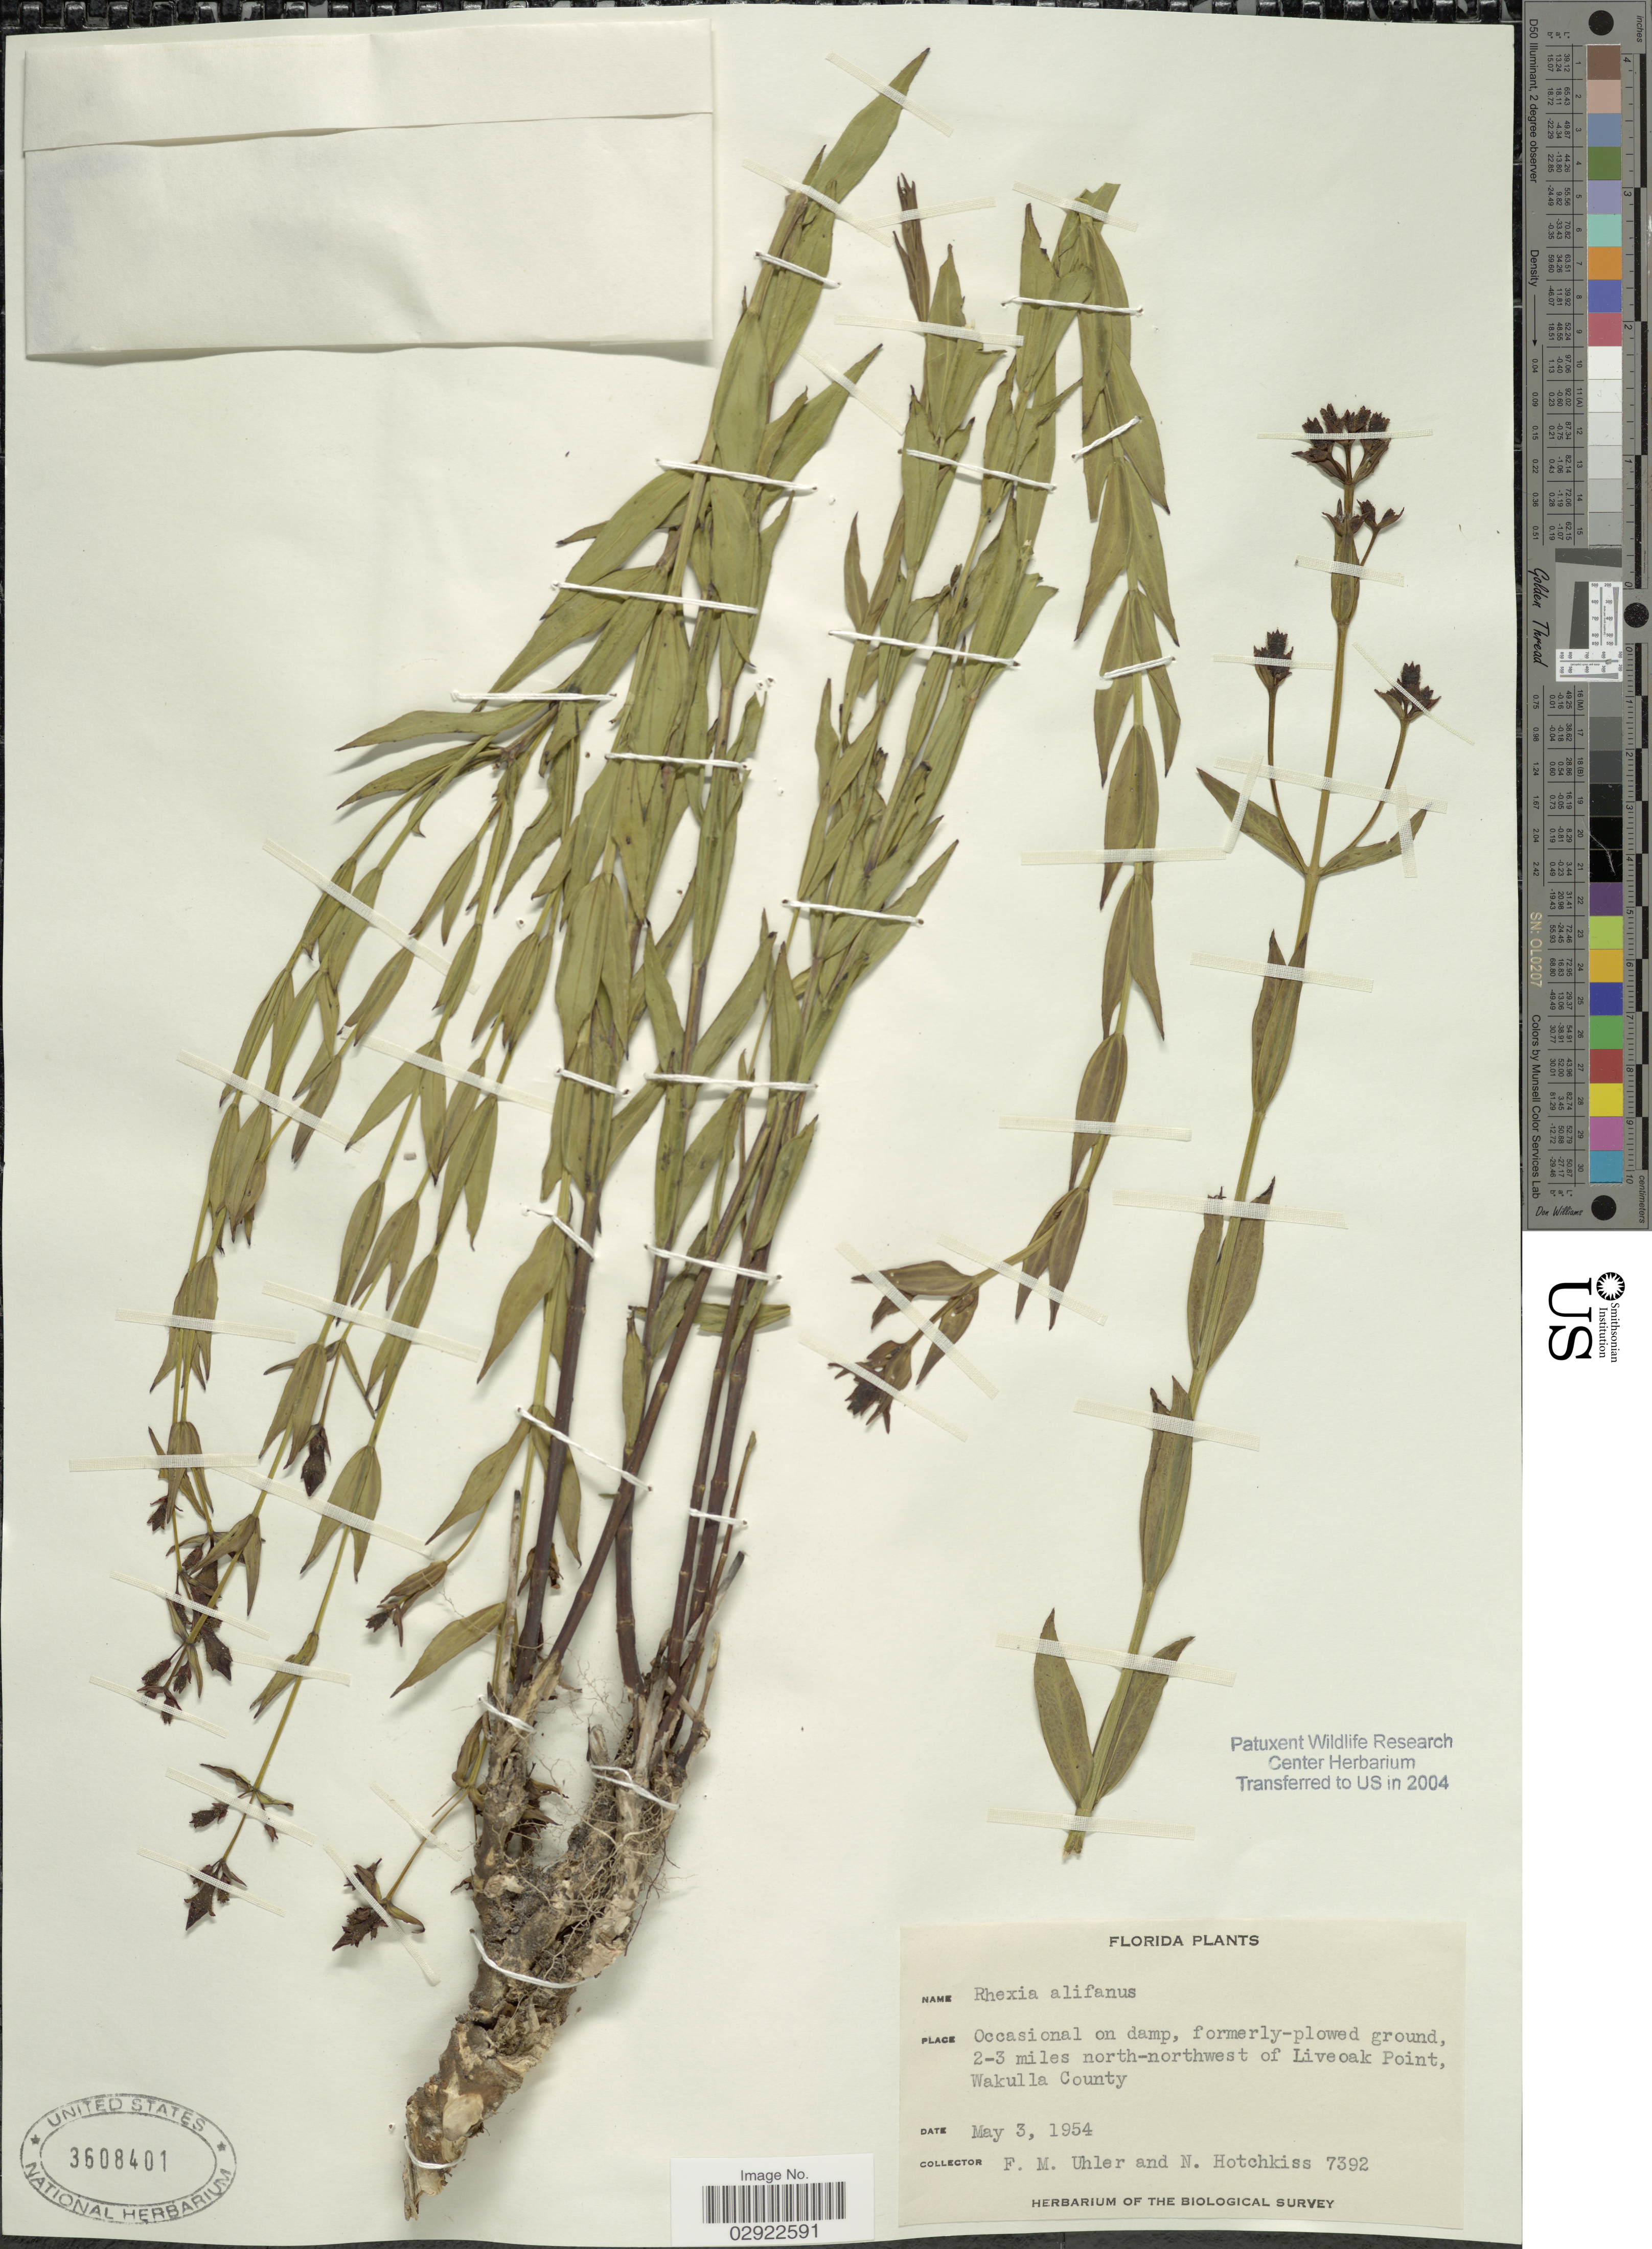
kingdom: Plantae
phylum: Tracheophyta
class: Magnoliopsida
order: Myrtales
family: Melastomataceae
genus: Rhexia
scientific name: Rhexia alifanus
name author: Walter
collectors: F. M. Uhler & N. Hotchkiss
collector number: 7392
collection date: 1954-05-03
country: United States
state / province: Florida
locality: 2-3 miles north-northwest of Liveoak Point, Wakulla County.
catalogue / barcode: US 3608401